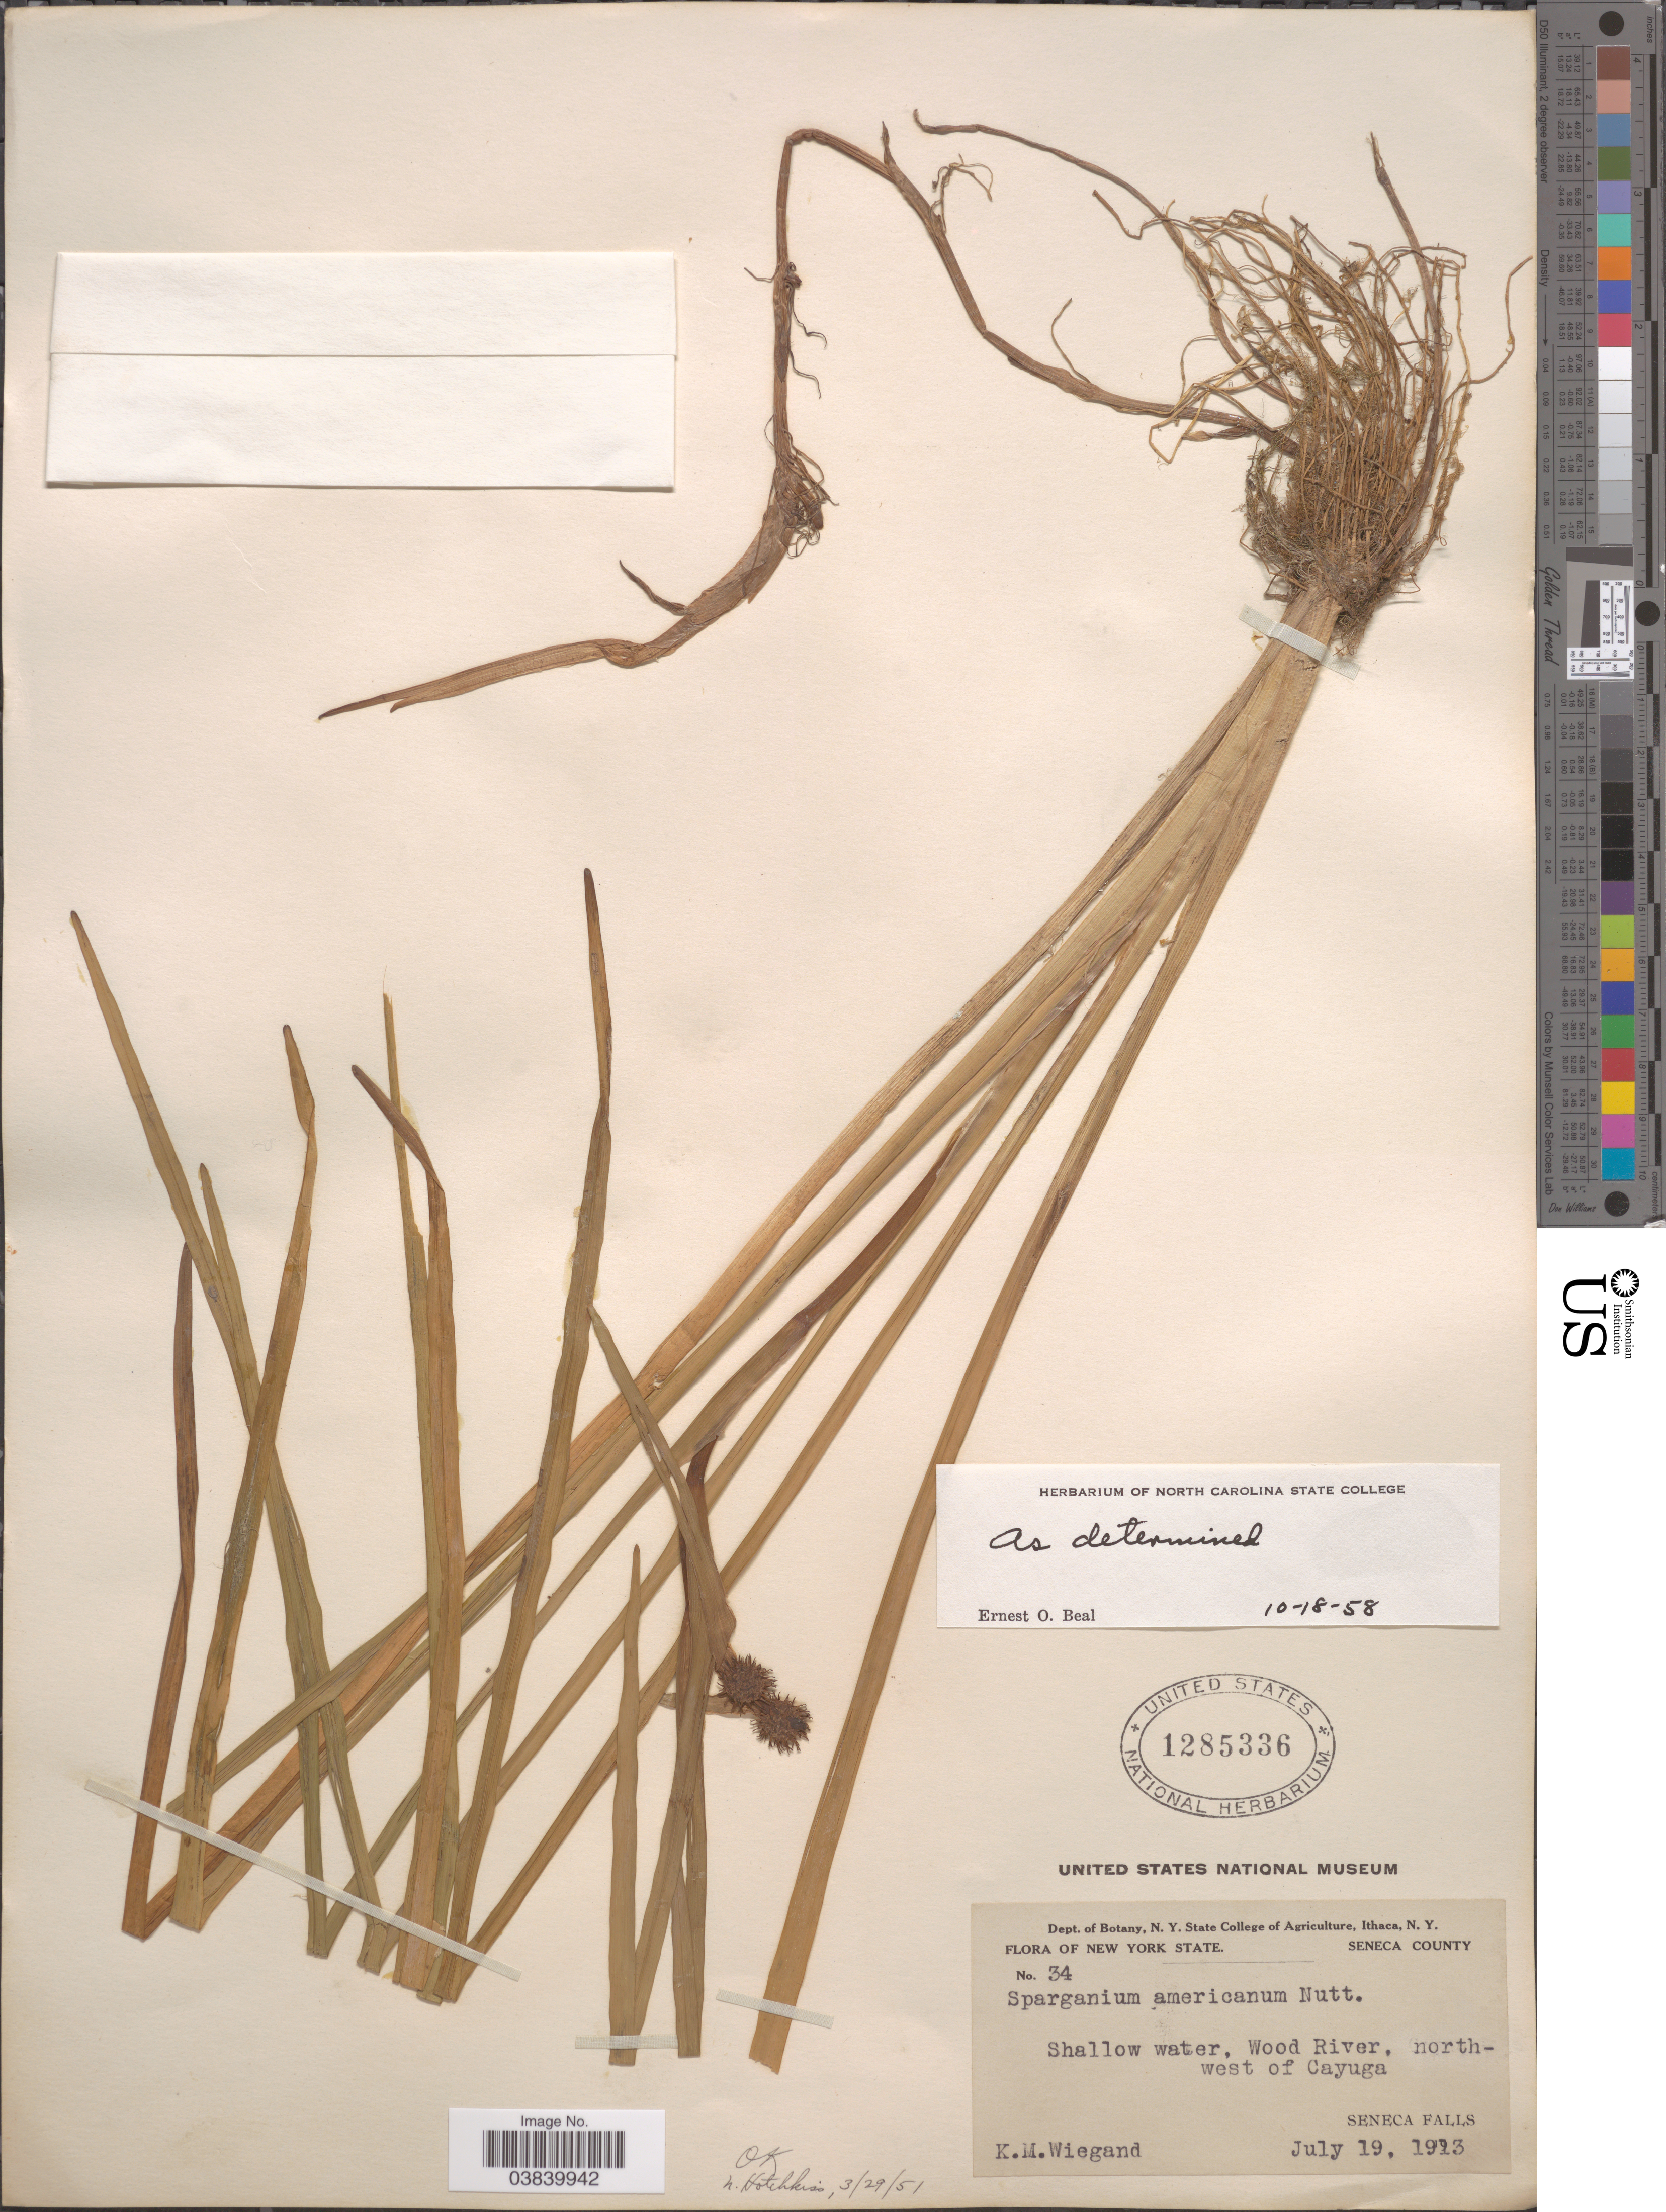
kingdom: Plantae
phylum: Tracheophyta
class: Liliopsida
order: Poales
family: Typhaceae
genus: Sparganium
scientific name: Sparganium americanum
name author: Nutt.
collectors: K. M. Wiegand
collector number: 34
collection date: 1913-07-19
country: United States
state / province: New York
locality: Seneca County. Shallow water, Wood River, northwest of Cayuga. Seneca Falls.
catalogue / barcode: US 1285336